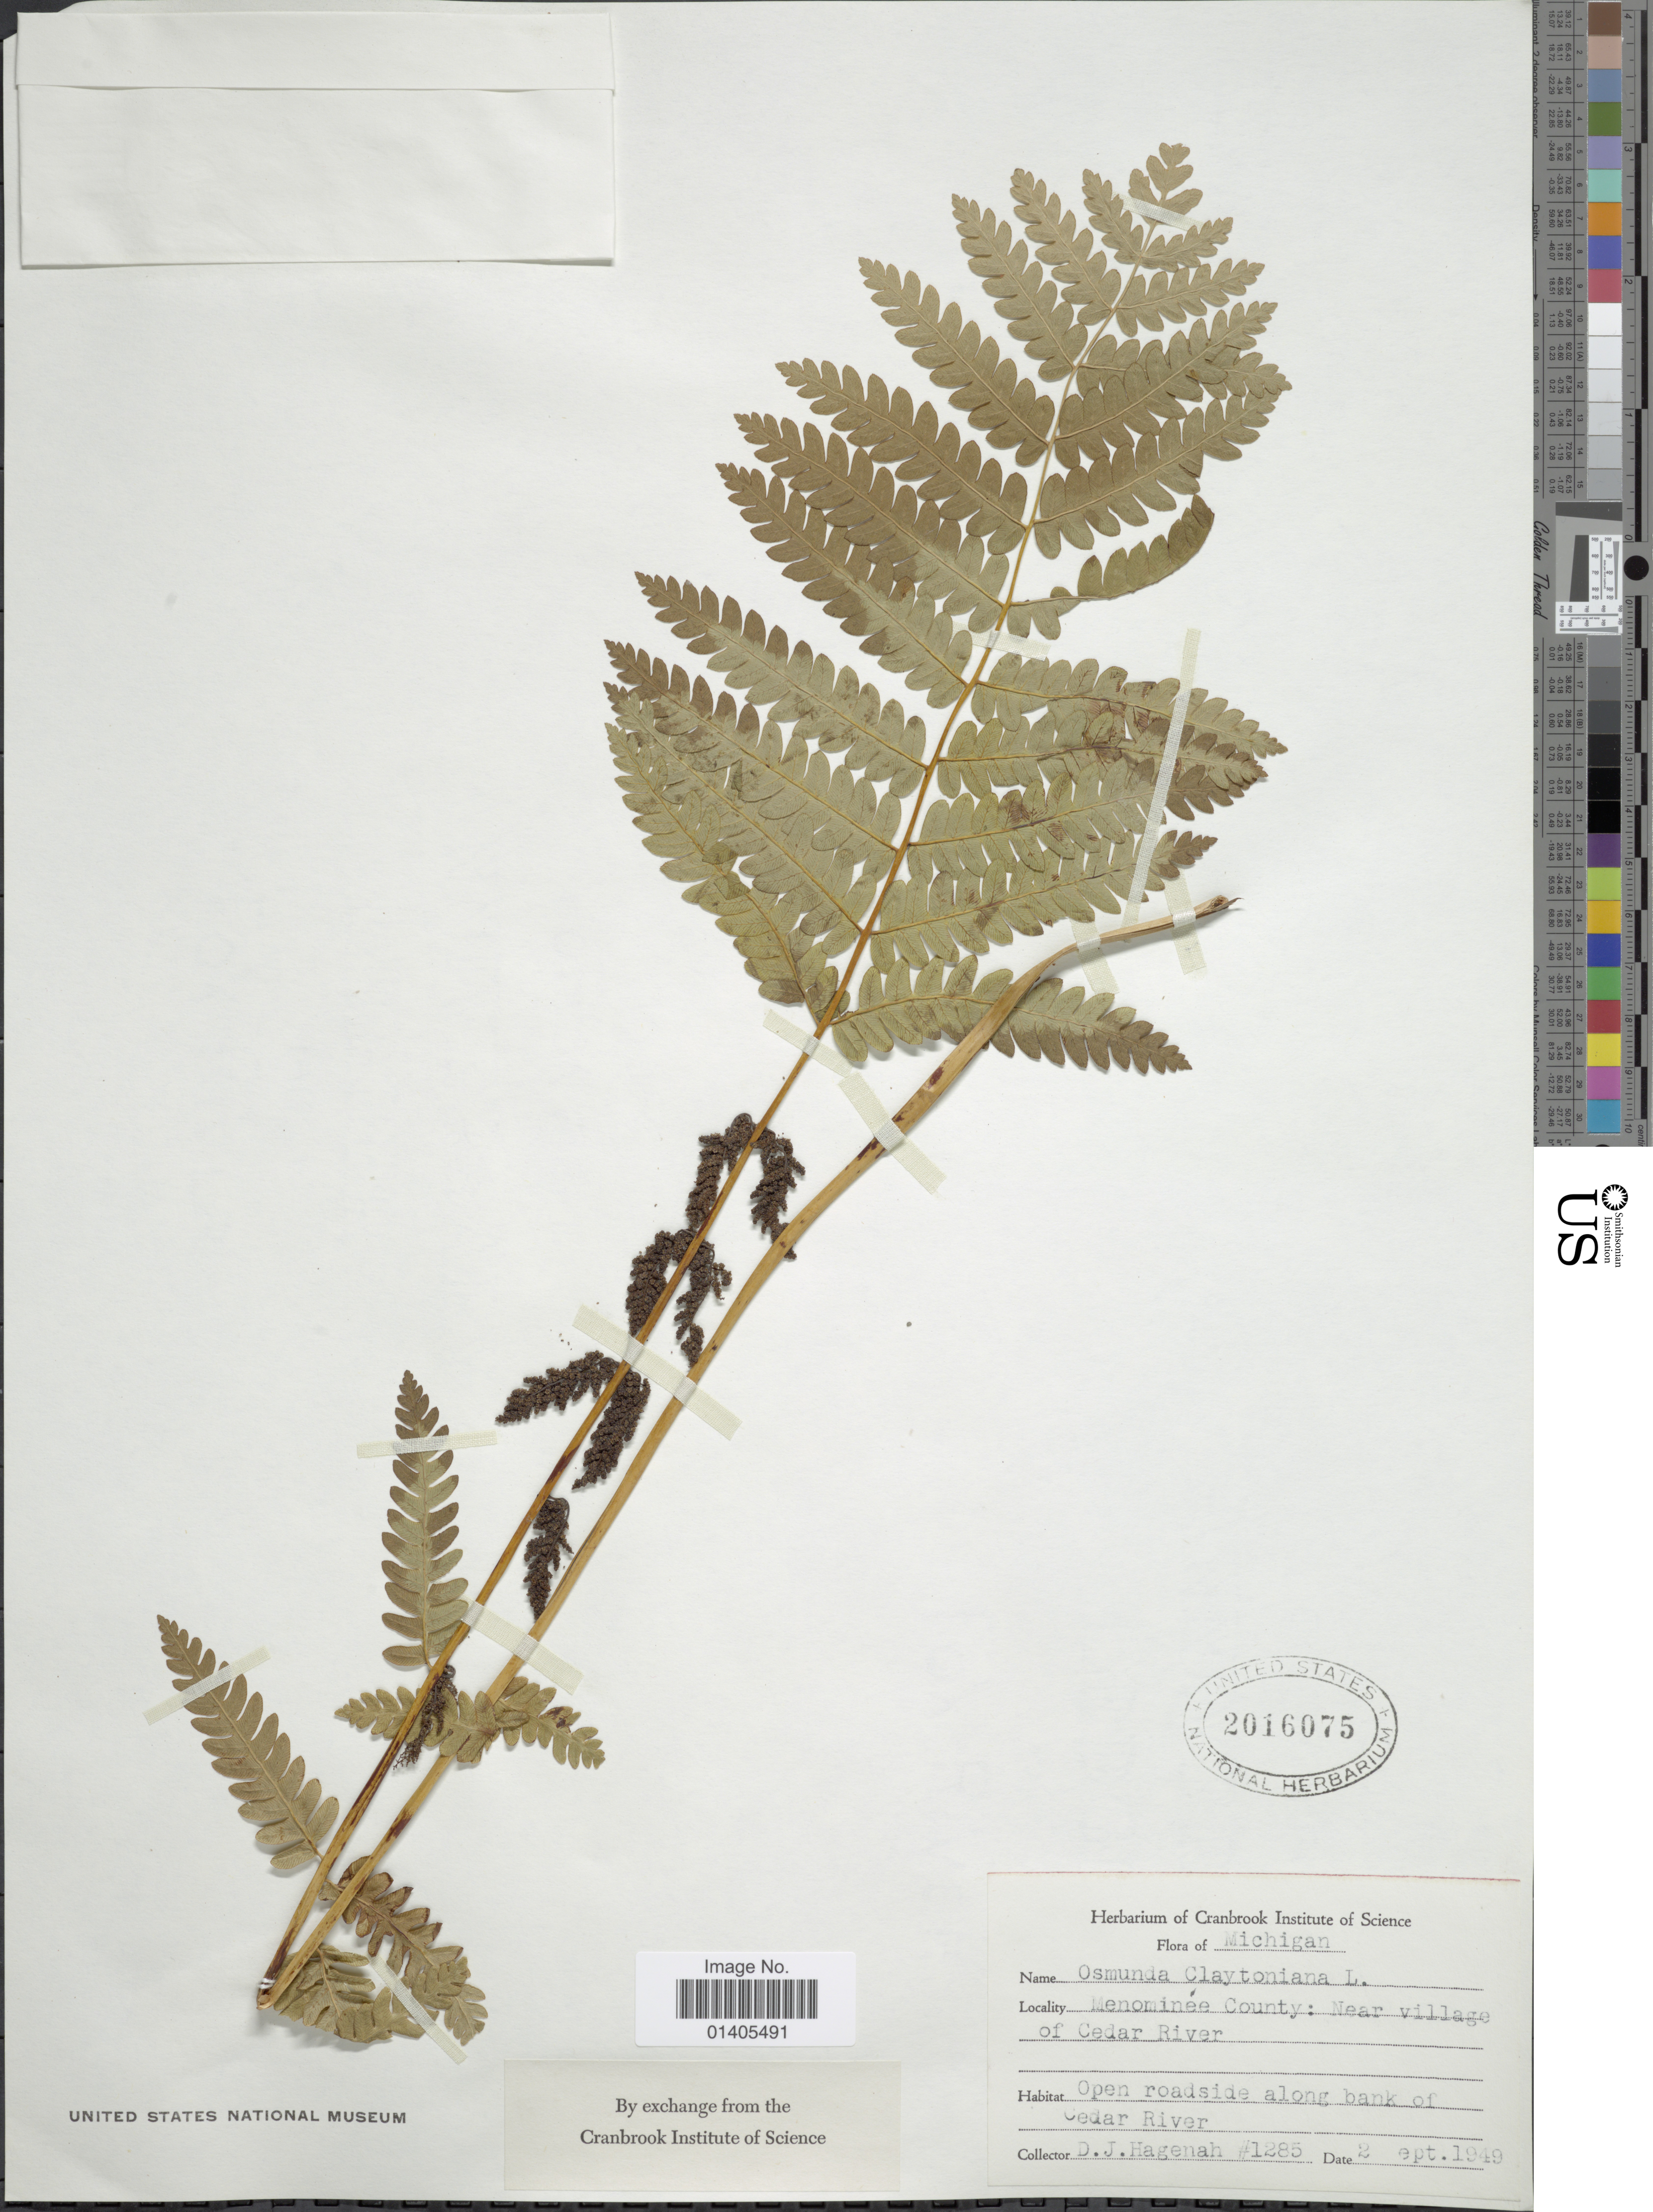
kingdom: Plantae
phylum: Tracheophyta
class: Polypodiopsida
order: Osmundales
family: Osmundaceae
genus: Osmunda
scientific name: Osmunda claytoniana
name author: (L.) Tagawa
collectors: D. Hagenah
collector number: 1285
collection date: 1949-09-02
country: United States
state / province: Michigan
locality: Menominee County: Near village of Cedar River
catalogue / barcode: US 2016075